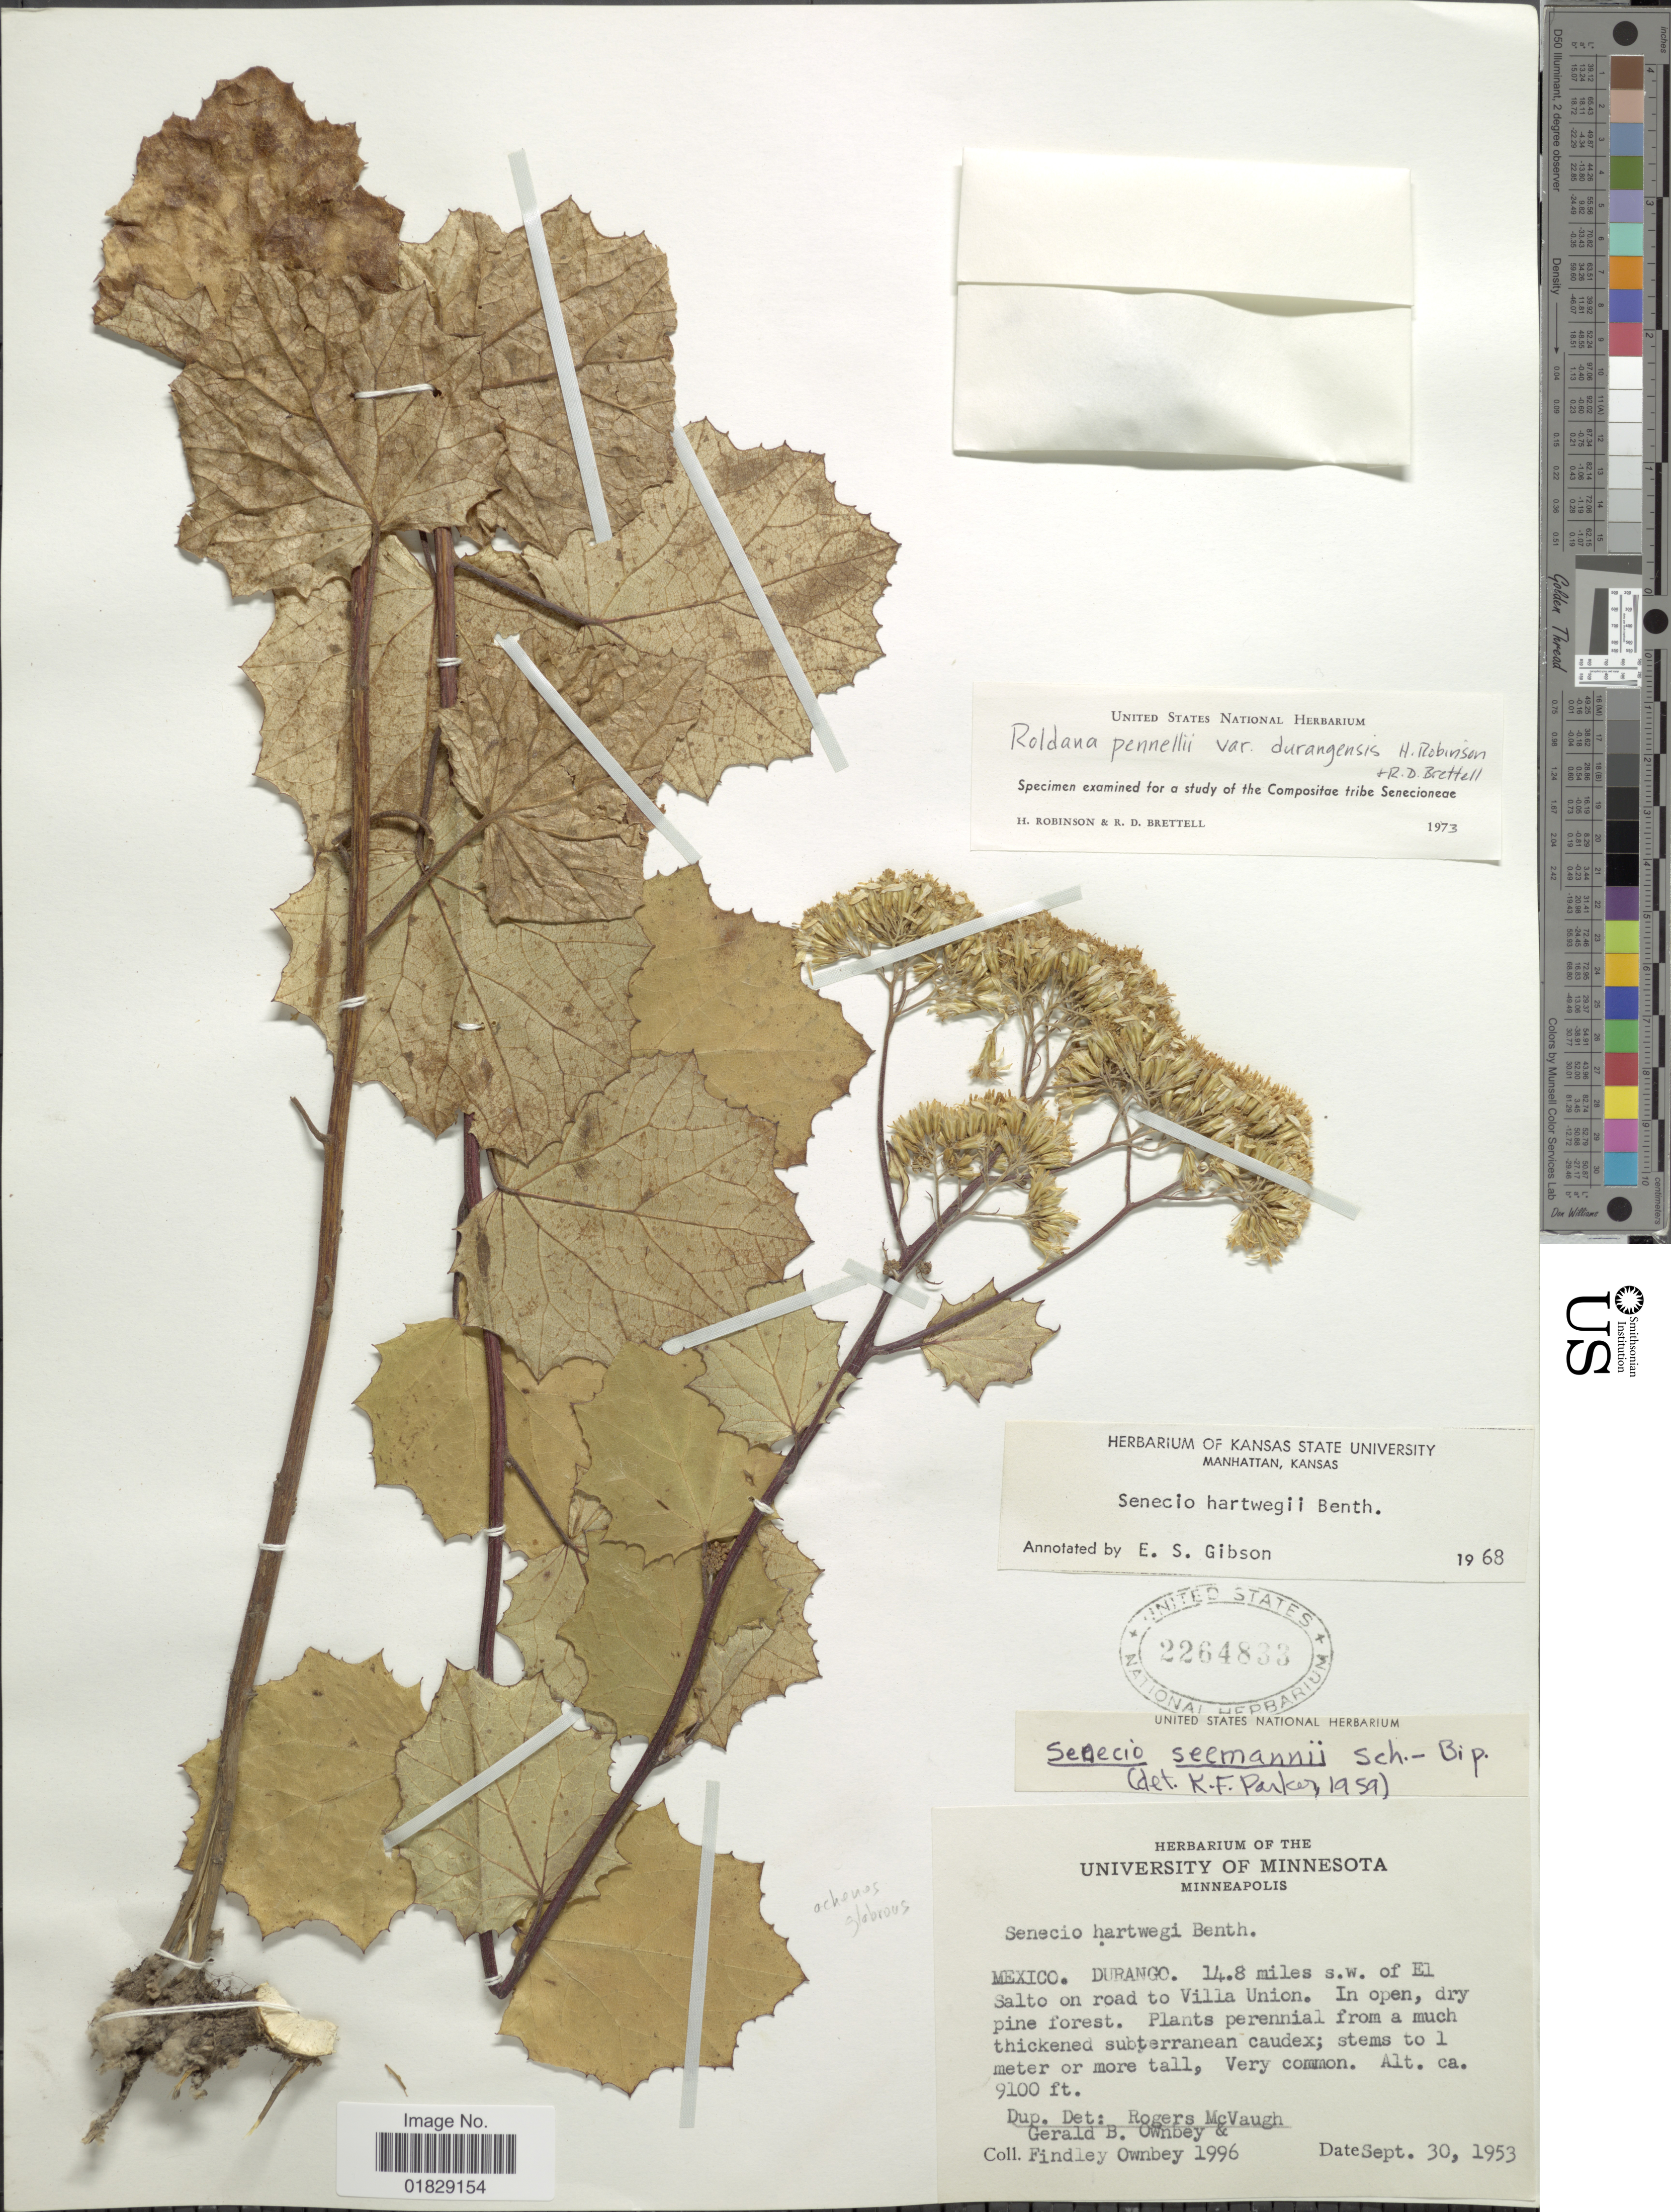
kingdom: Plantae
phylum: Tracheophyta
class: Magnoliopsida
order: Asterales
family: Asteraceae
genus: Roldana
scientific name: Roldana pennellii var. durangensis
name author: H. Rob. & Brettell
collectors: G. B. Ownbey & F. Ownbey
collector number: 1996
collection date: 1953-09-30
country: Mexico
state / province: Durango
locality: Mexico. Durango. 14.8 miles s.w. of El Salto on road to Villa Union.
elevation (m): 2774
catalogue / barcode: US 2264833